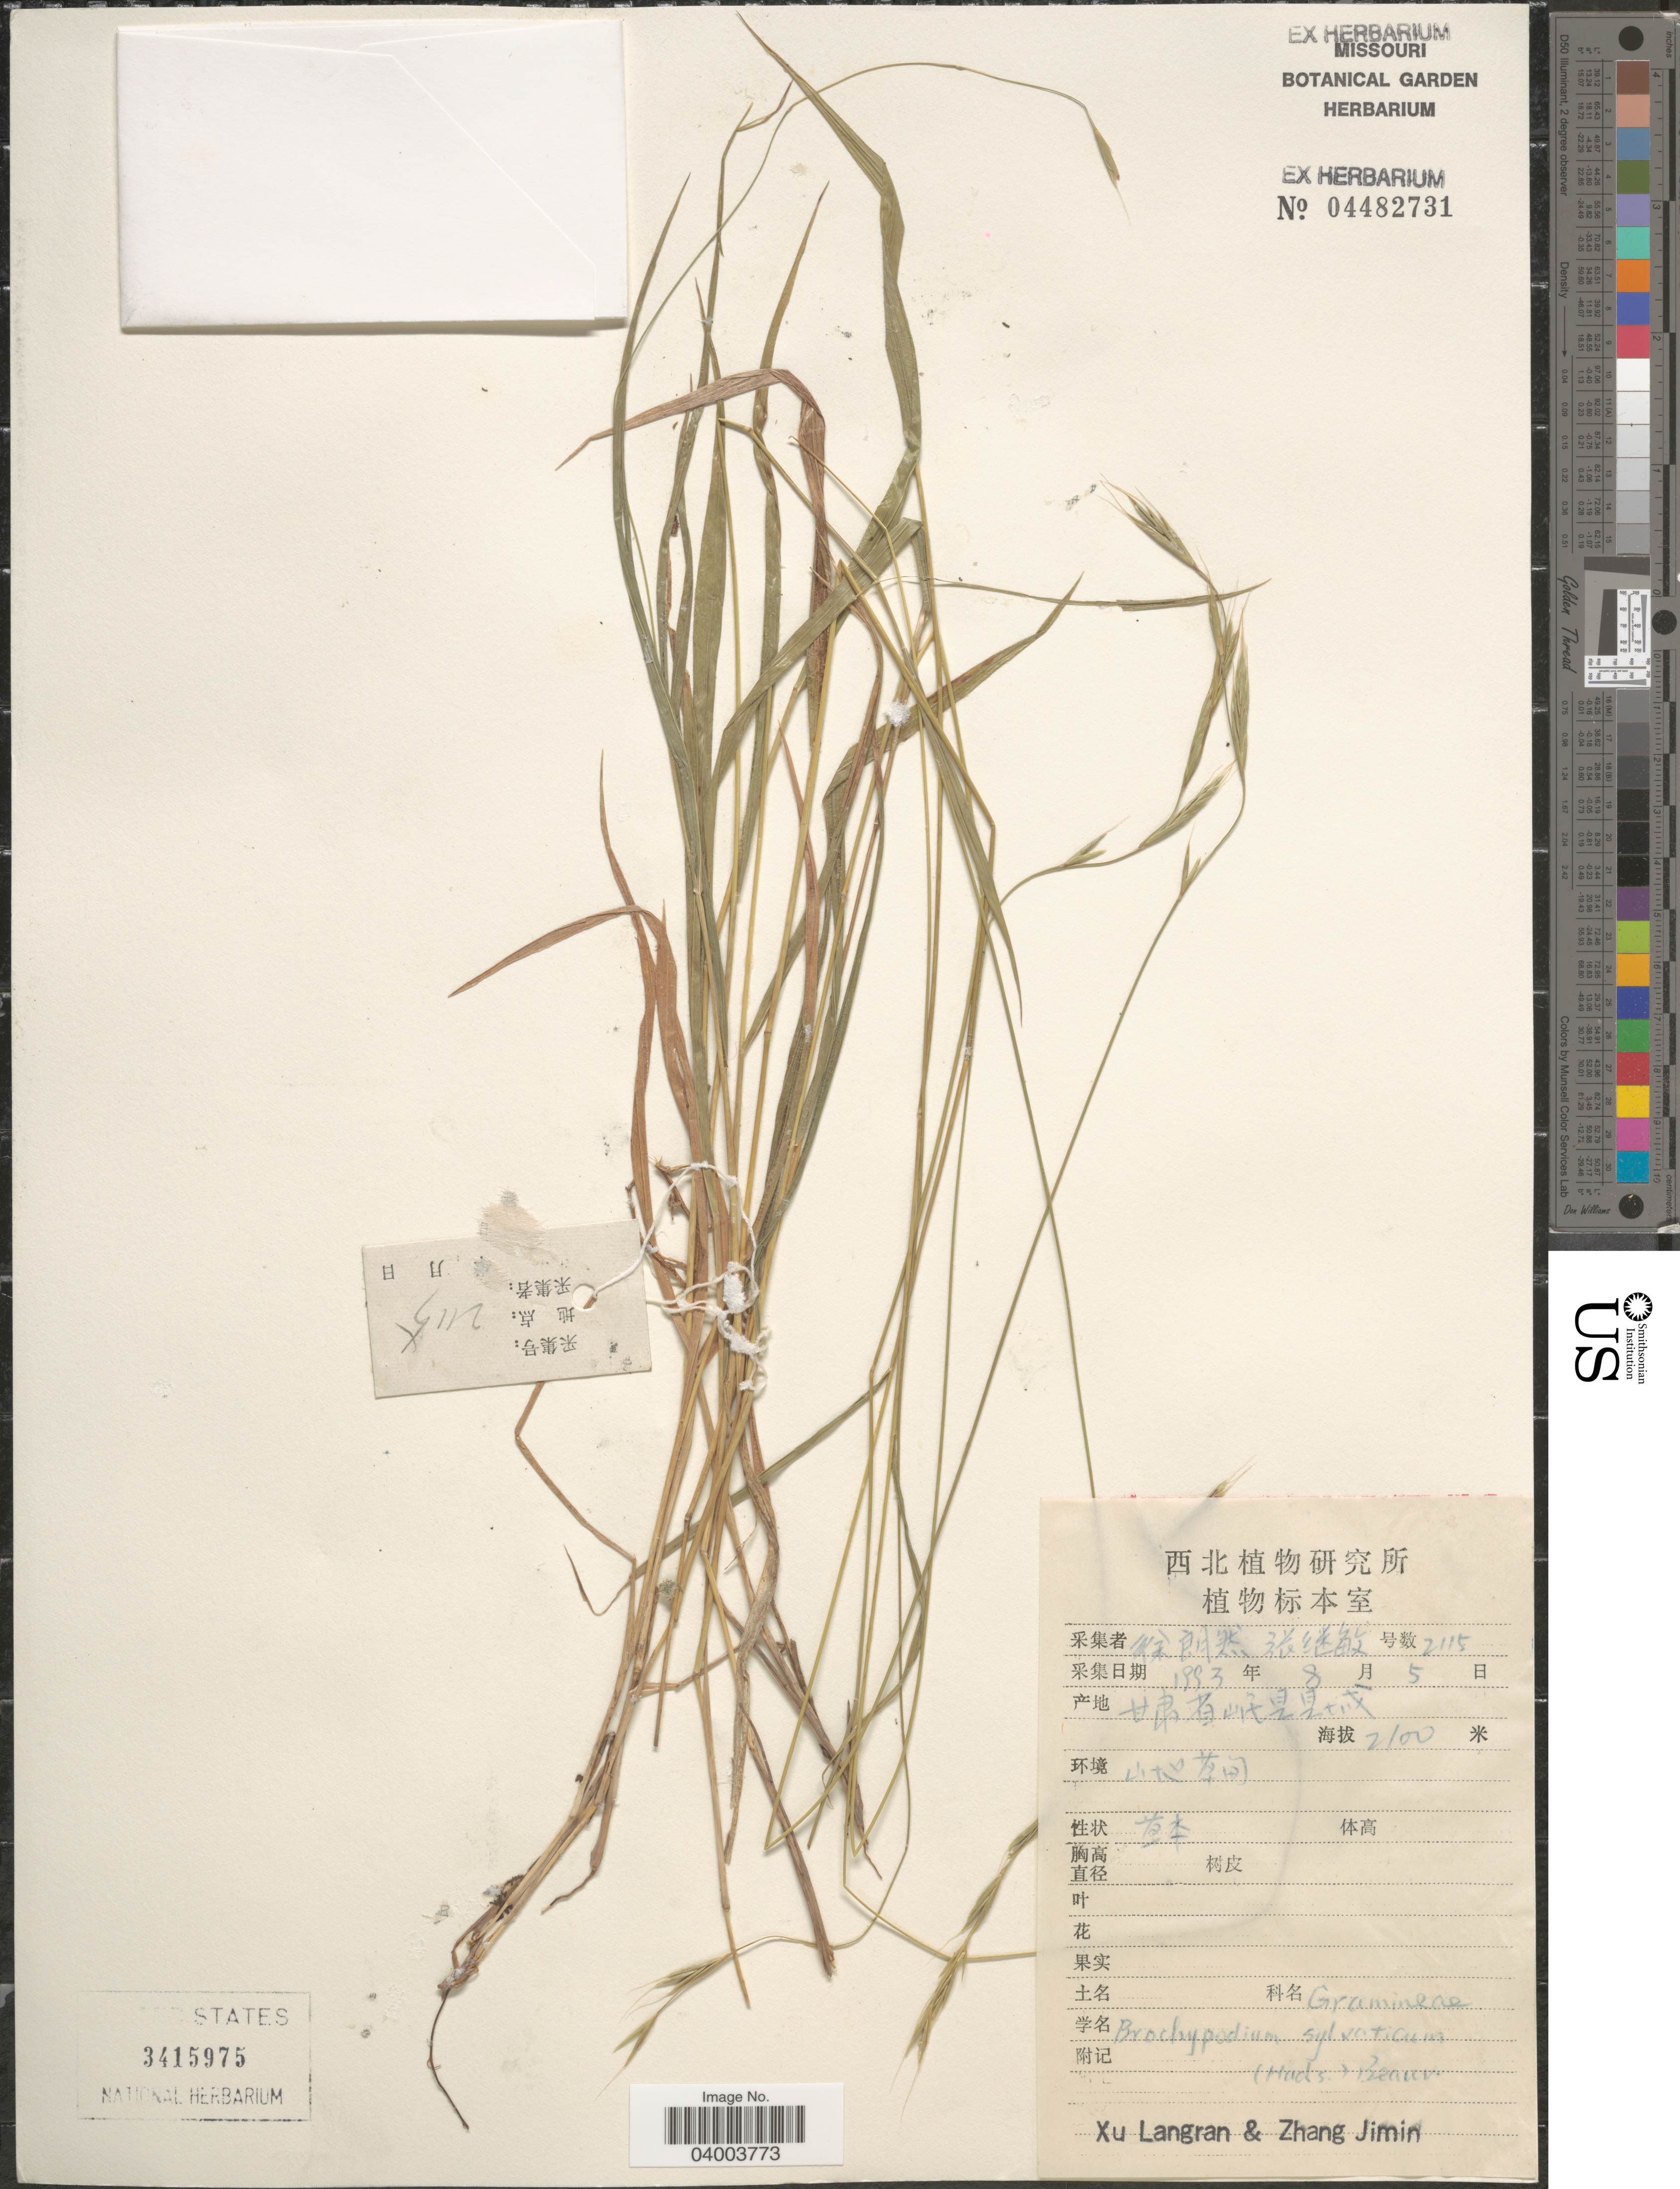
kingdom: Plantae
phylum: Tracheophyta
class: Liliopsida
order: Poales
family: Poaceae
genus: Brachypodium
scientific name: Brachypodium sylvaticum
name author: (Huds.) P. Beauv.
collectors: L. Xu & J. Zhang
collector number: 2115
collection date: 1883-08-05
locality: X.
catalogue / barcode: US 3415975